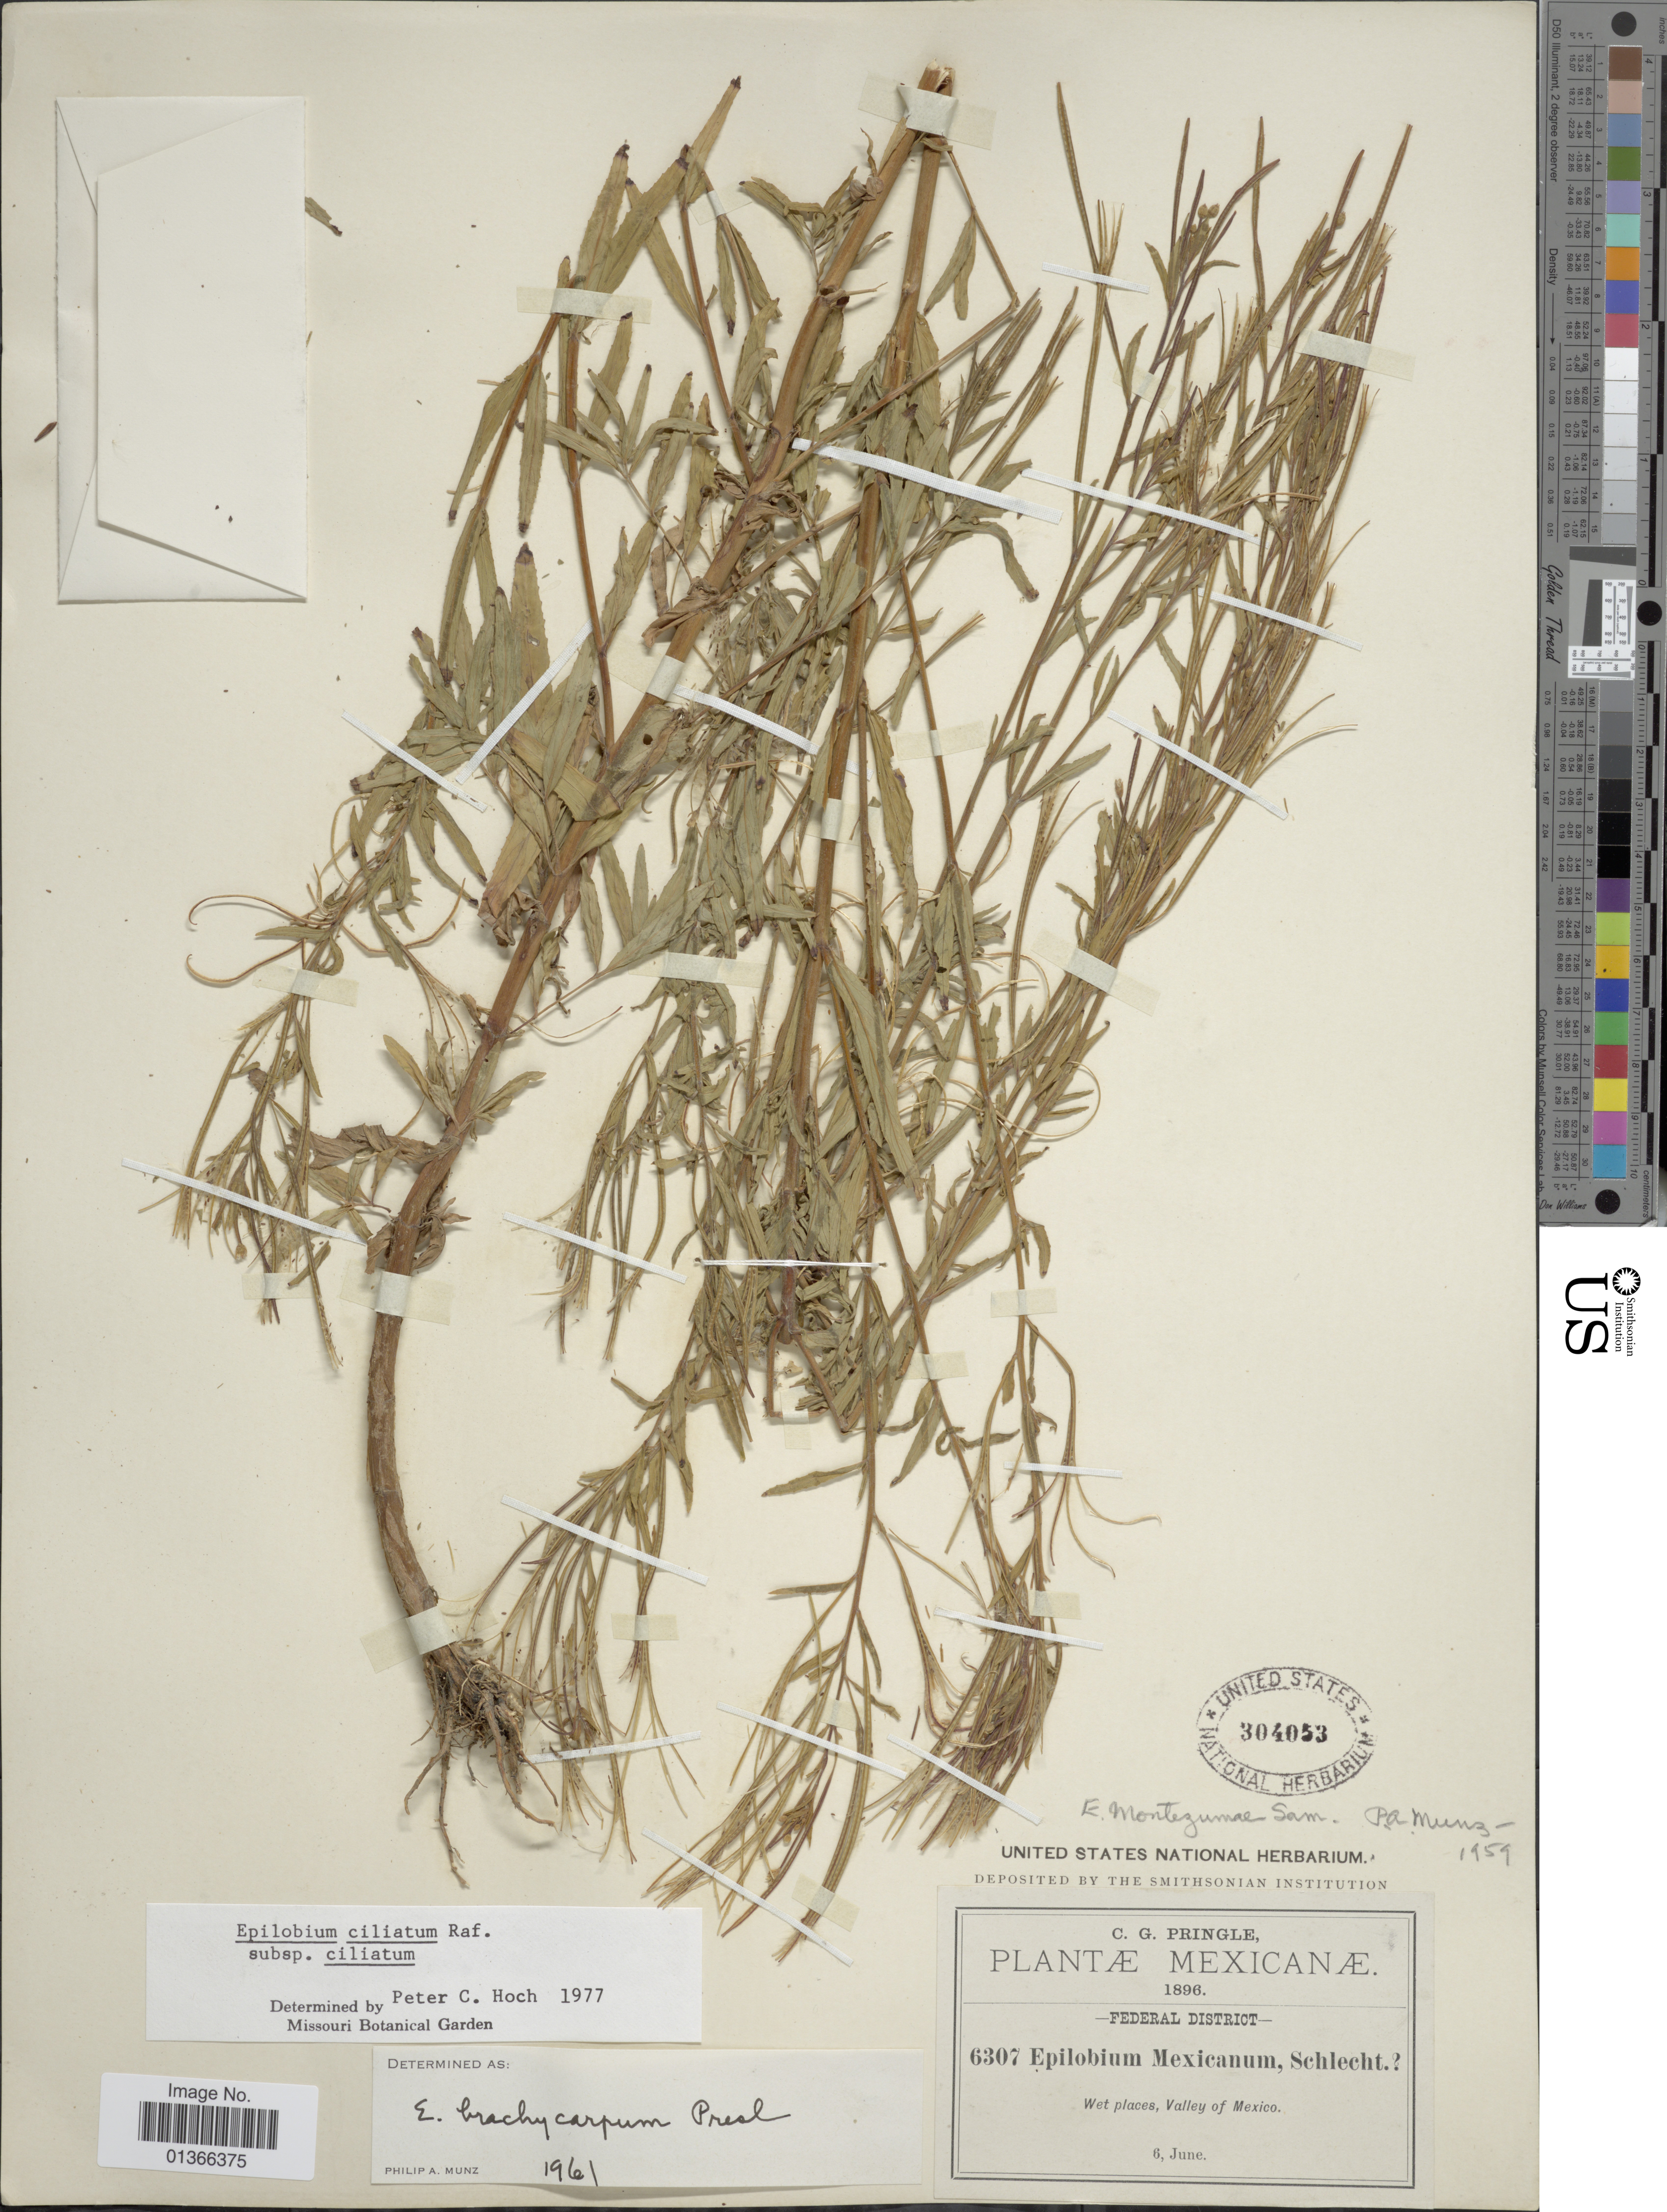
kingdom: Plantae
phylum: Tracheophyta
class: Magnoliopsida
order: Myrtales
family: Onagraceae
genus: Epilobium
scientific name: Epilobium ciliatum subsp. ciliatum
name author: Raf.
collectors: C. G. Pringle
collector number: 6307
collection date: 1896-06-06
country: Mexico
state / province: Distrito Federal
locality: Federal District.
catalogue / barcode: US 304053